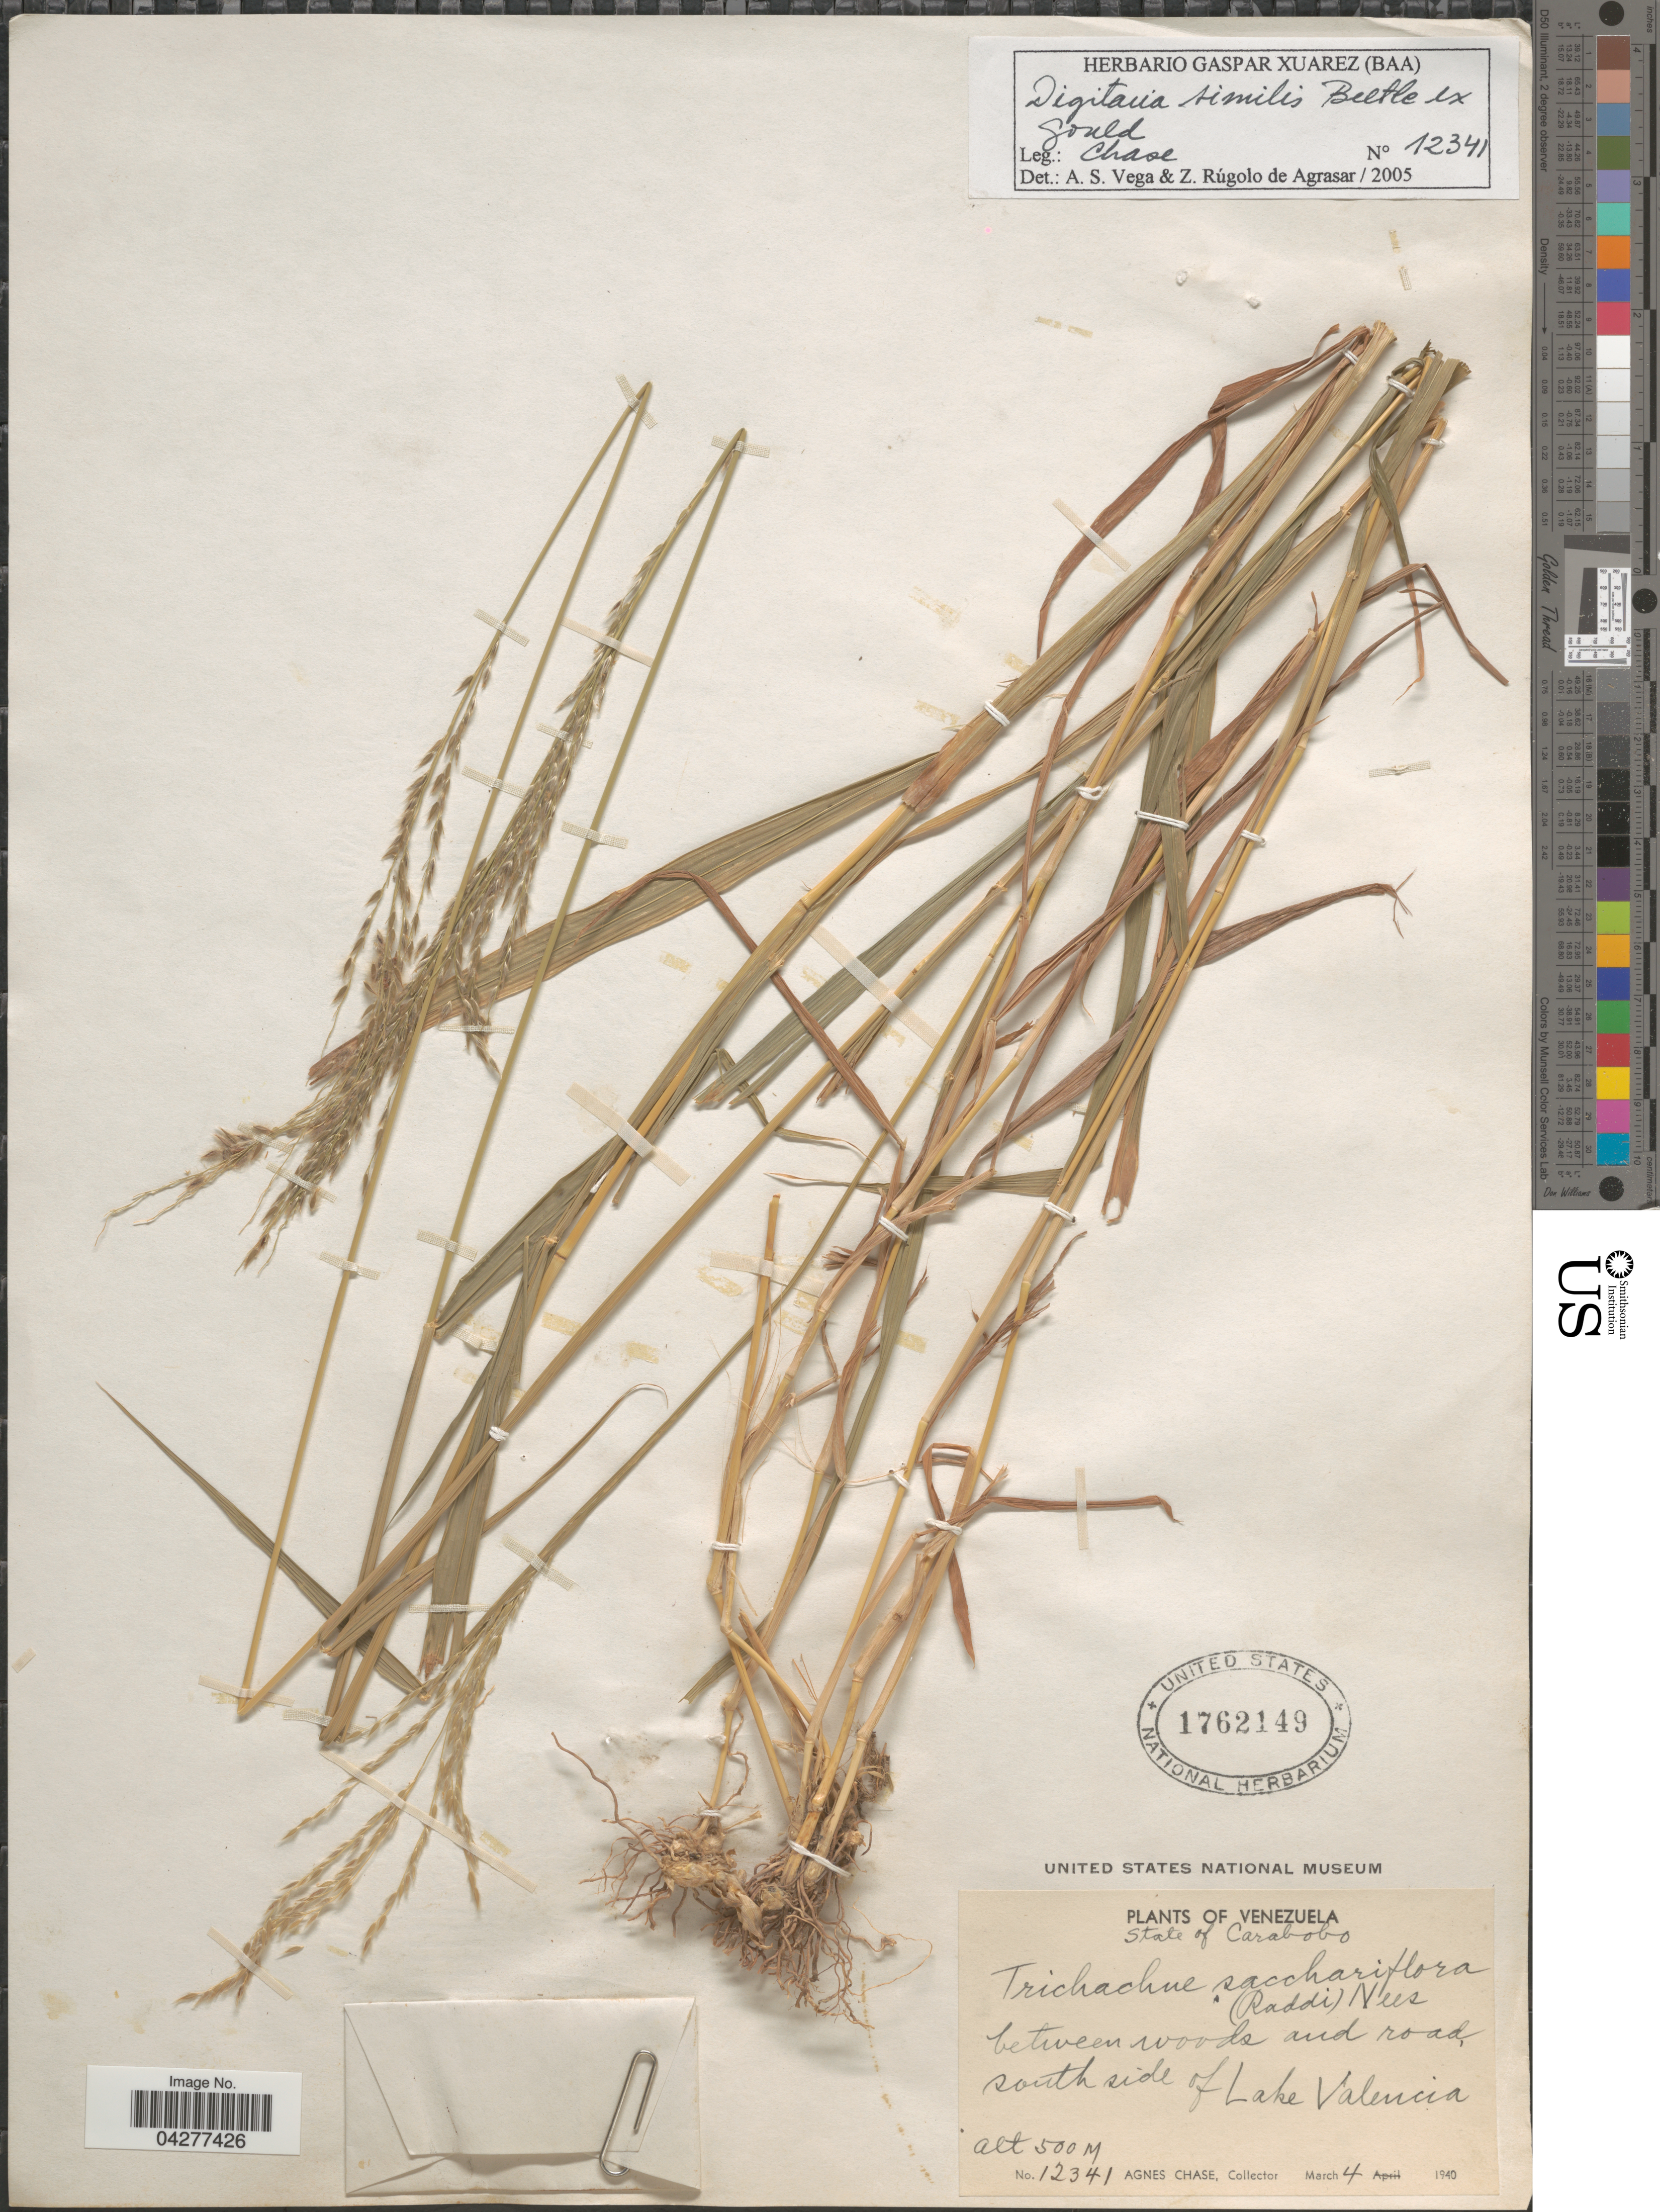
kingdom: Plantae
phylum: Tracheophyta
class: Liliopsida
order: Poales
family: Poaceae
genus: Digitaria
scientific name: Digitaria similis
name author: Beetle ex Gould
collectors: A. Chase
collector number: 12341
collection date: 1940-03-04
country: Venezuela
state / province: Carabobo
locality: Between woods and road. South side of Lake Valencia.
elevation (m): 500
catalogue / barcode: US 1762149